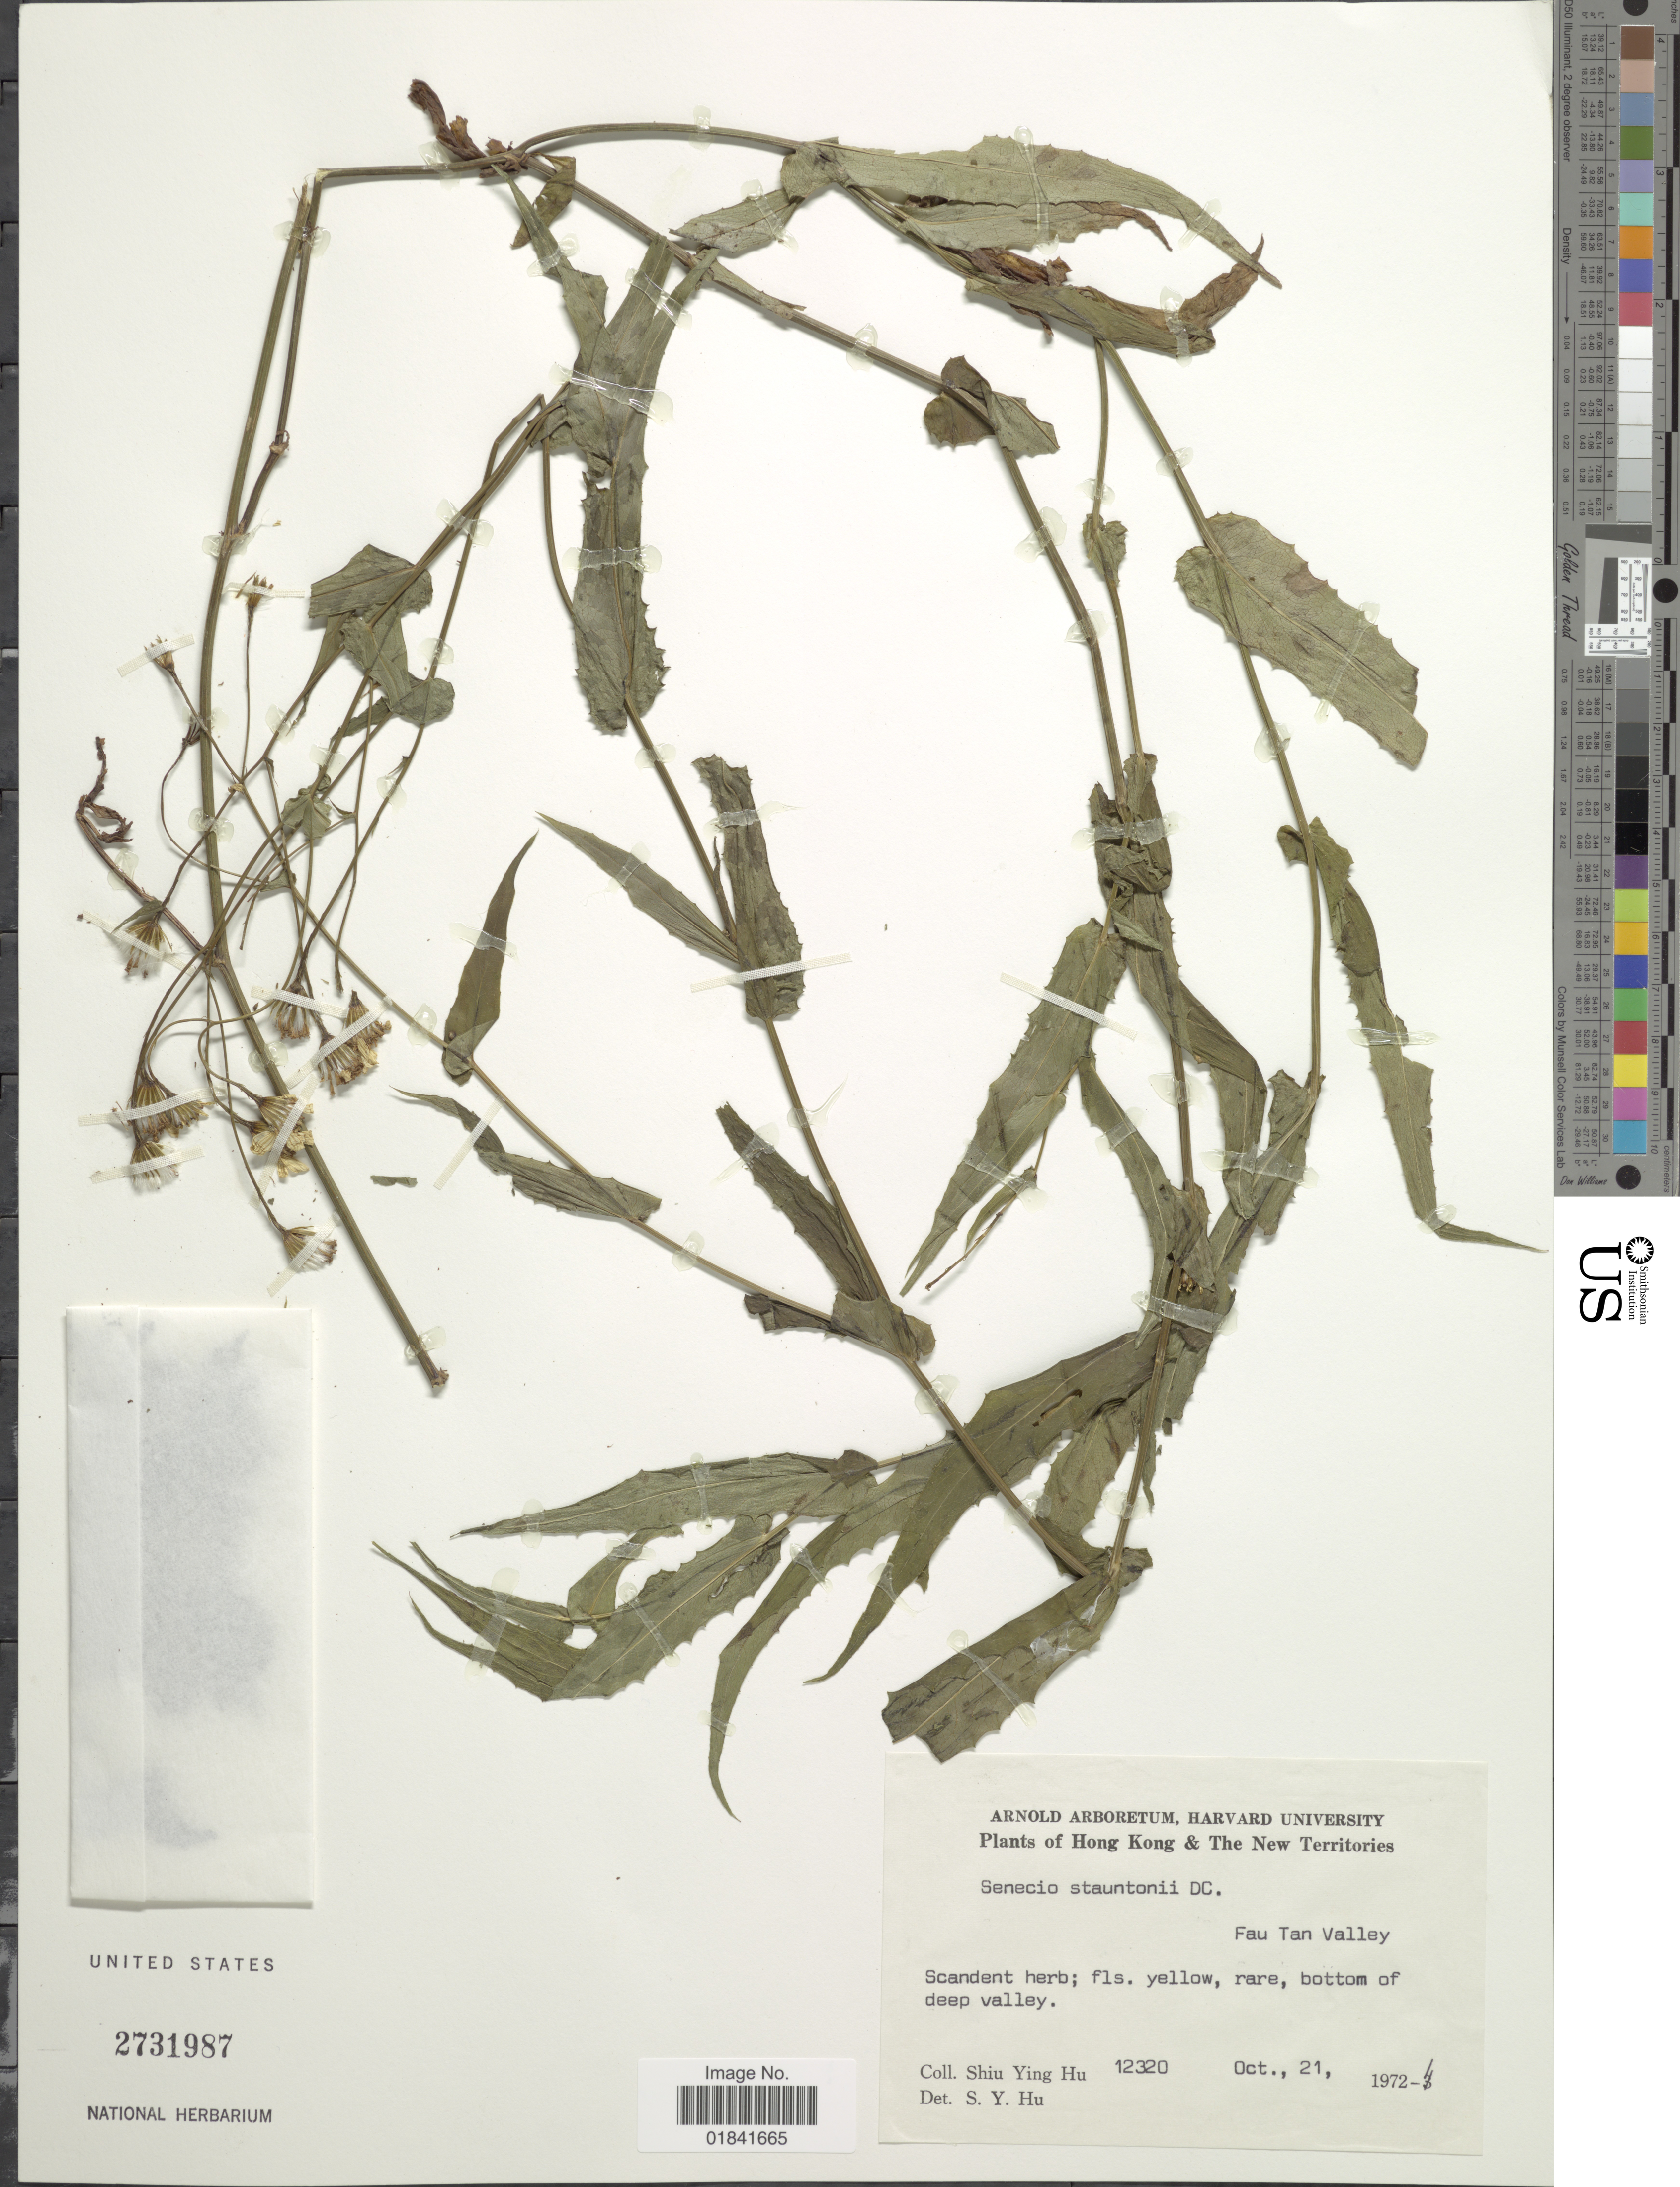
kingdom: Plantae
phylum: Tracheophyta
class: Magnoliopsida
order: Asterales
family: Asteraceae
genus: Senecio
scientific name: Senecio stauntonii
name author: DC.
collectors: S. Y. Hu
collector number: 12320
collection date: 1972-10-21/1974-10-21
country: China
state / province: Hong Kong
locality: The New Territories, Fau Tan Valley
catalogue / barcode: US 2731987